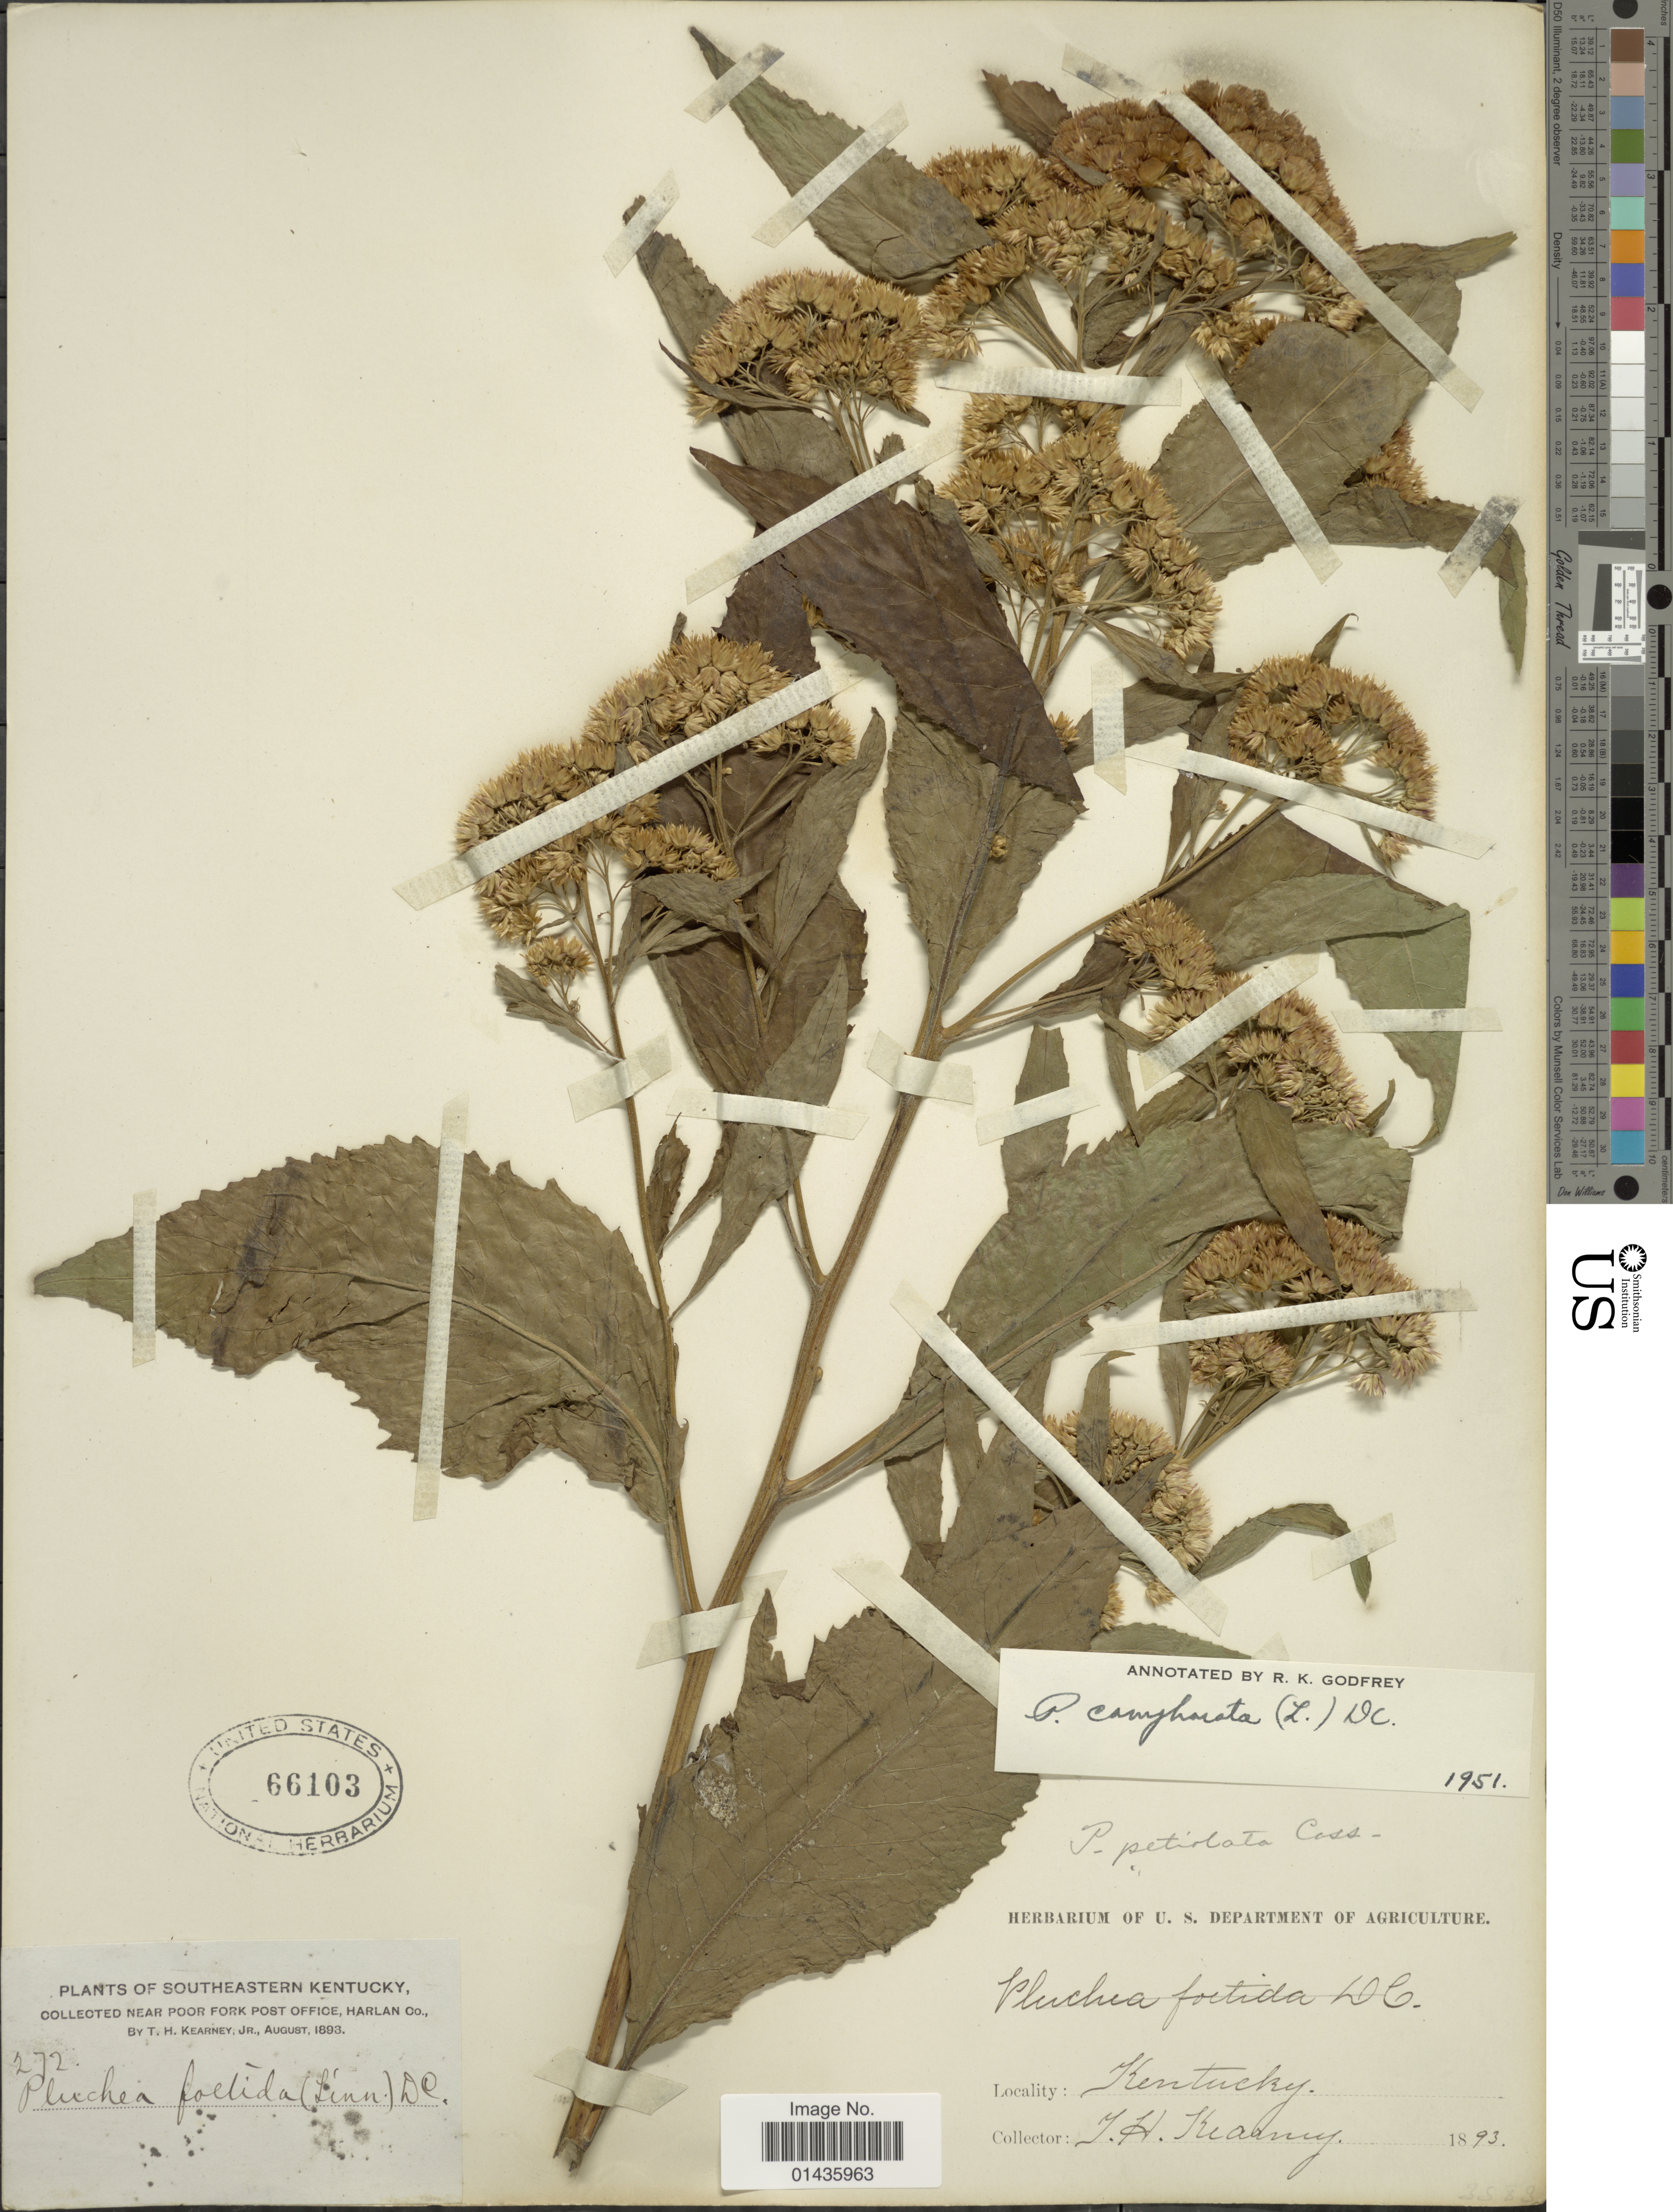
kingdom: Plantae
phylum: Tracheophyta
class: Magnoliopsida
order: Asterales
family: Asteraceae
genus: Pluchea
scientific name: Pluchea camphorata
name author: (L.) DC.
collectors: T. H. Kearney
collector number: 272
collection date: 1893-08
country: United States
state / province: Kentucky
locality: Southeastern Kentucky, near Poor Fork Post Office, Harlan Co.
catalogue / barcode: US 66103